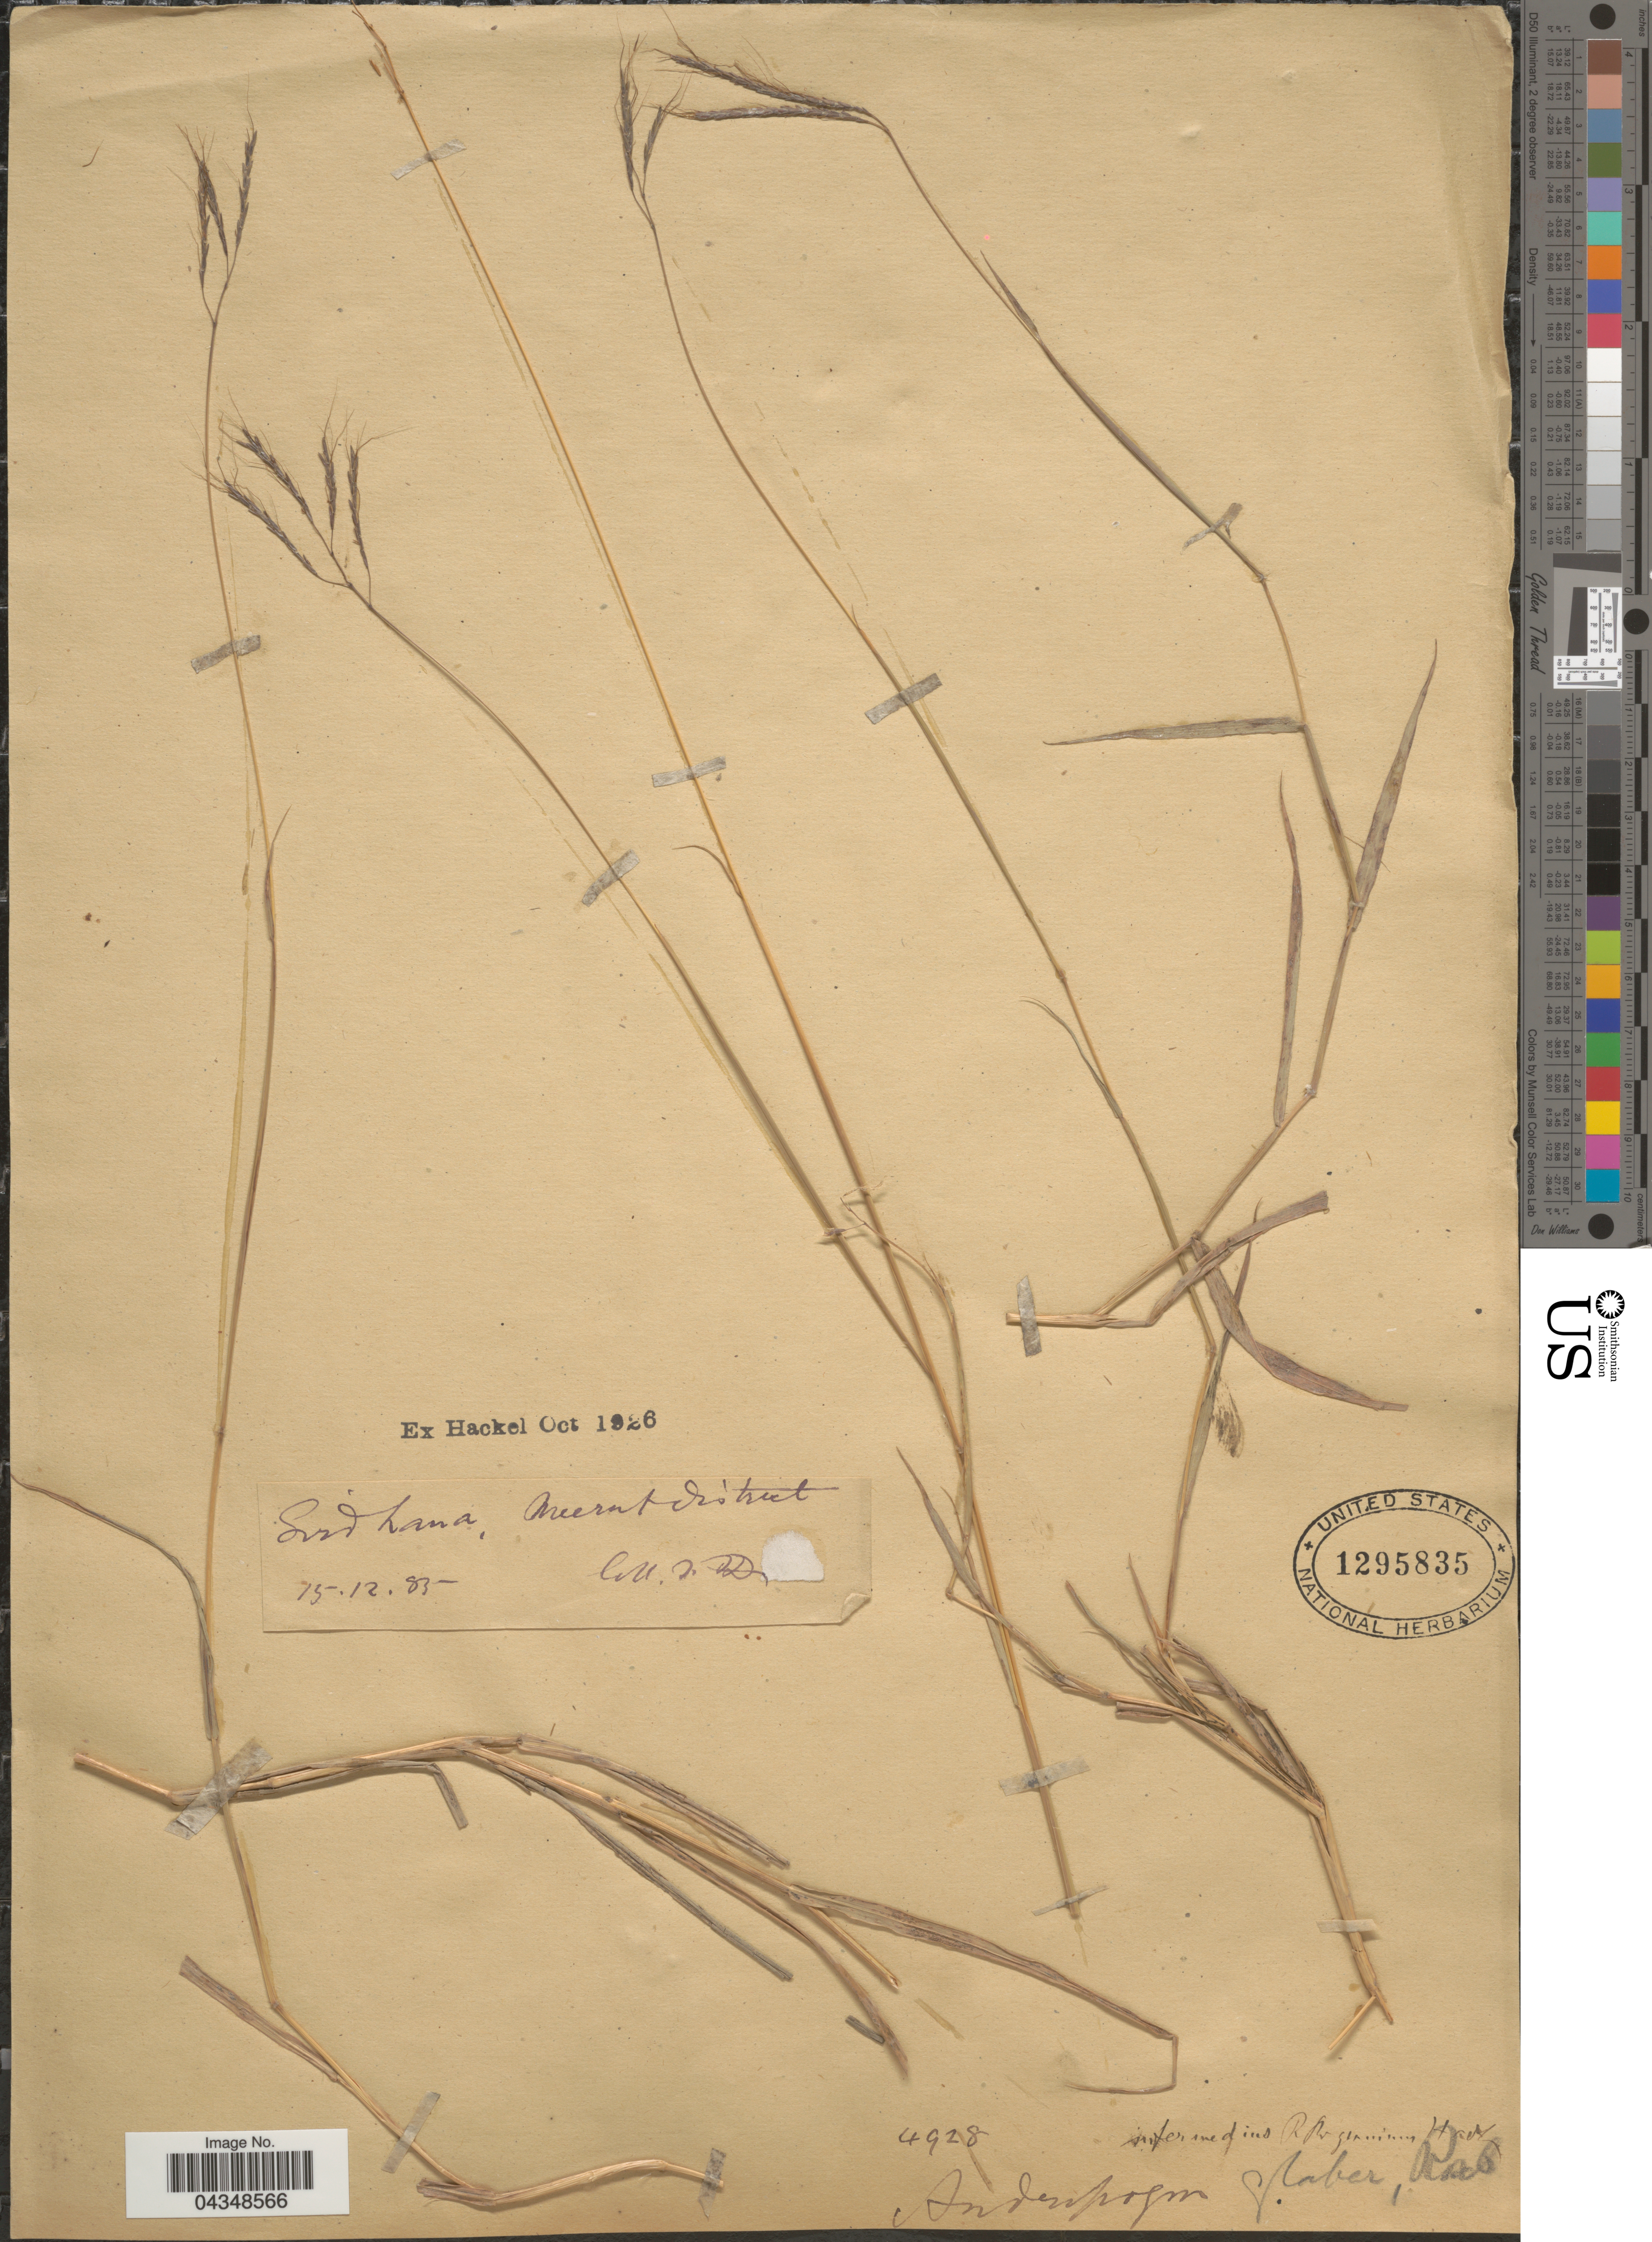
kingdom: Plantae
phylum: Tracheophyta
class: Liliopsida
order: Poales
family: Poaceae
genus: Bothriochloa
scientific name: Bothriochloa bladhii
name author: (Retz.) S.T. Blake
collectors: J. J. D.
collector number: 4928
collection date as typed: Transcribed d/m/y: 15/12/85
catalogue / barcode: US 1295835